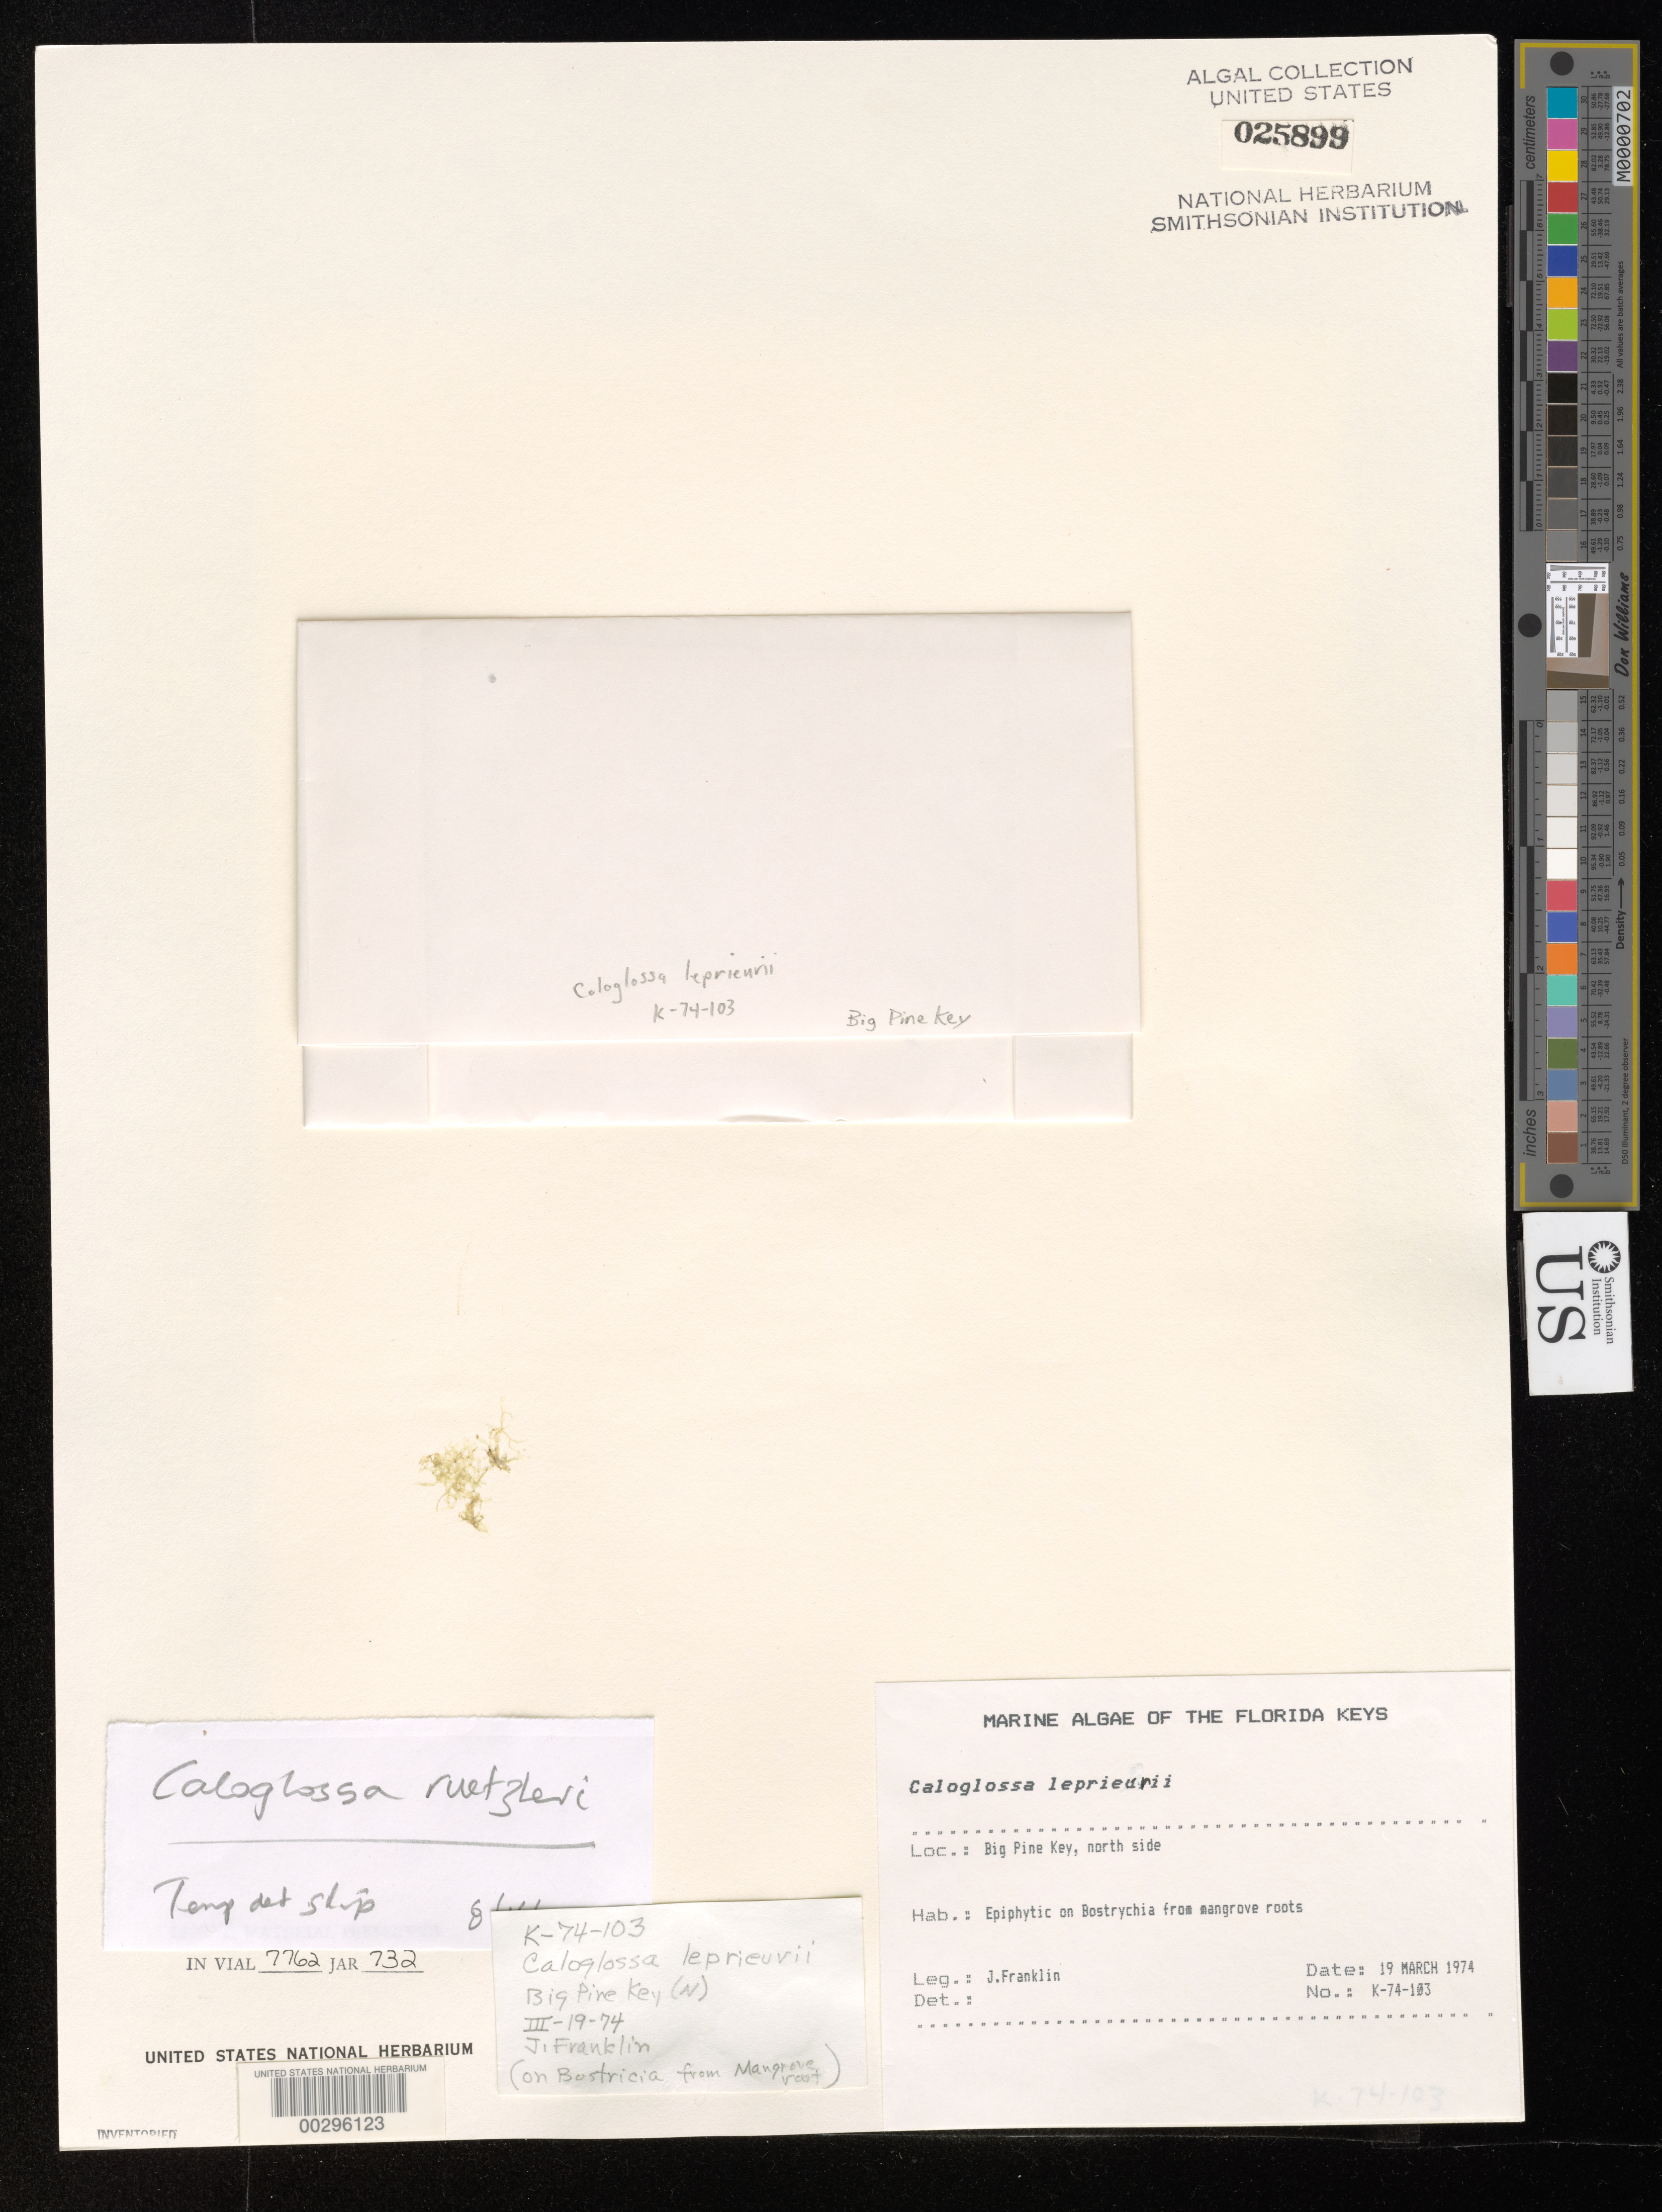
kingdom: Plantae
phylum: Rhodophyta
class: Florideophyceae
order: Ceramiales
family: Delesseriaceae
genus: Caloglossa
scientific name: Caloglossa ruetzleri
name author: Krayesky et al. in Krayesky et al.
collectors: J. Franklin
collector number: K-74-103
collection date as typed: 19 Mar 1974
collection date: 1974-03-19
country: United States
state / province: Florida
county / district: Monroe County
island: Big Pine Key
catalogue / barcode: US 25899